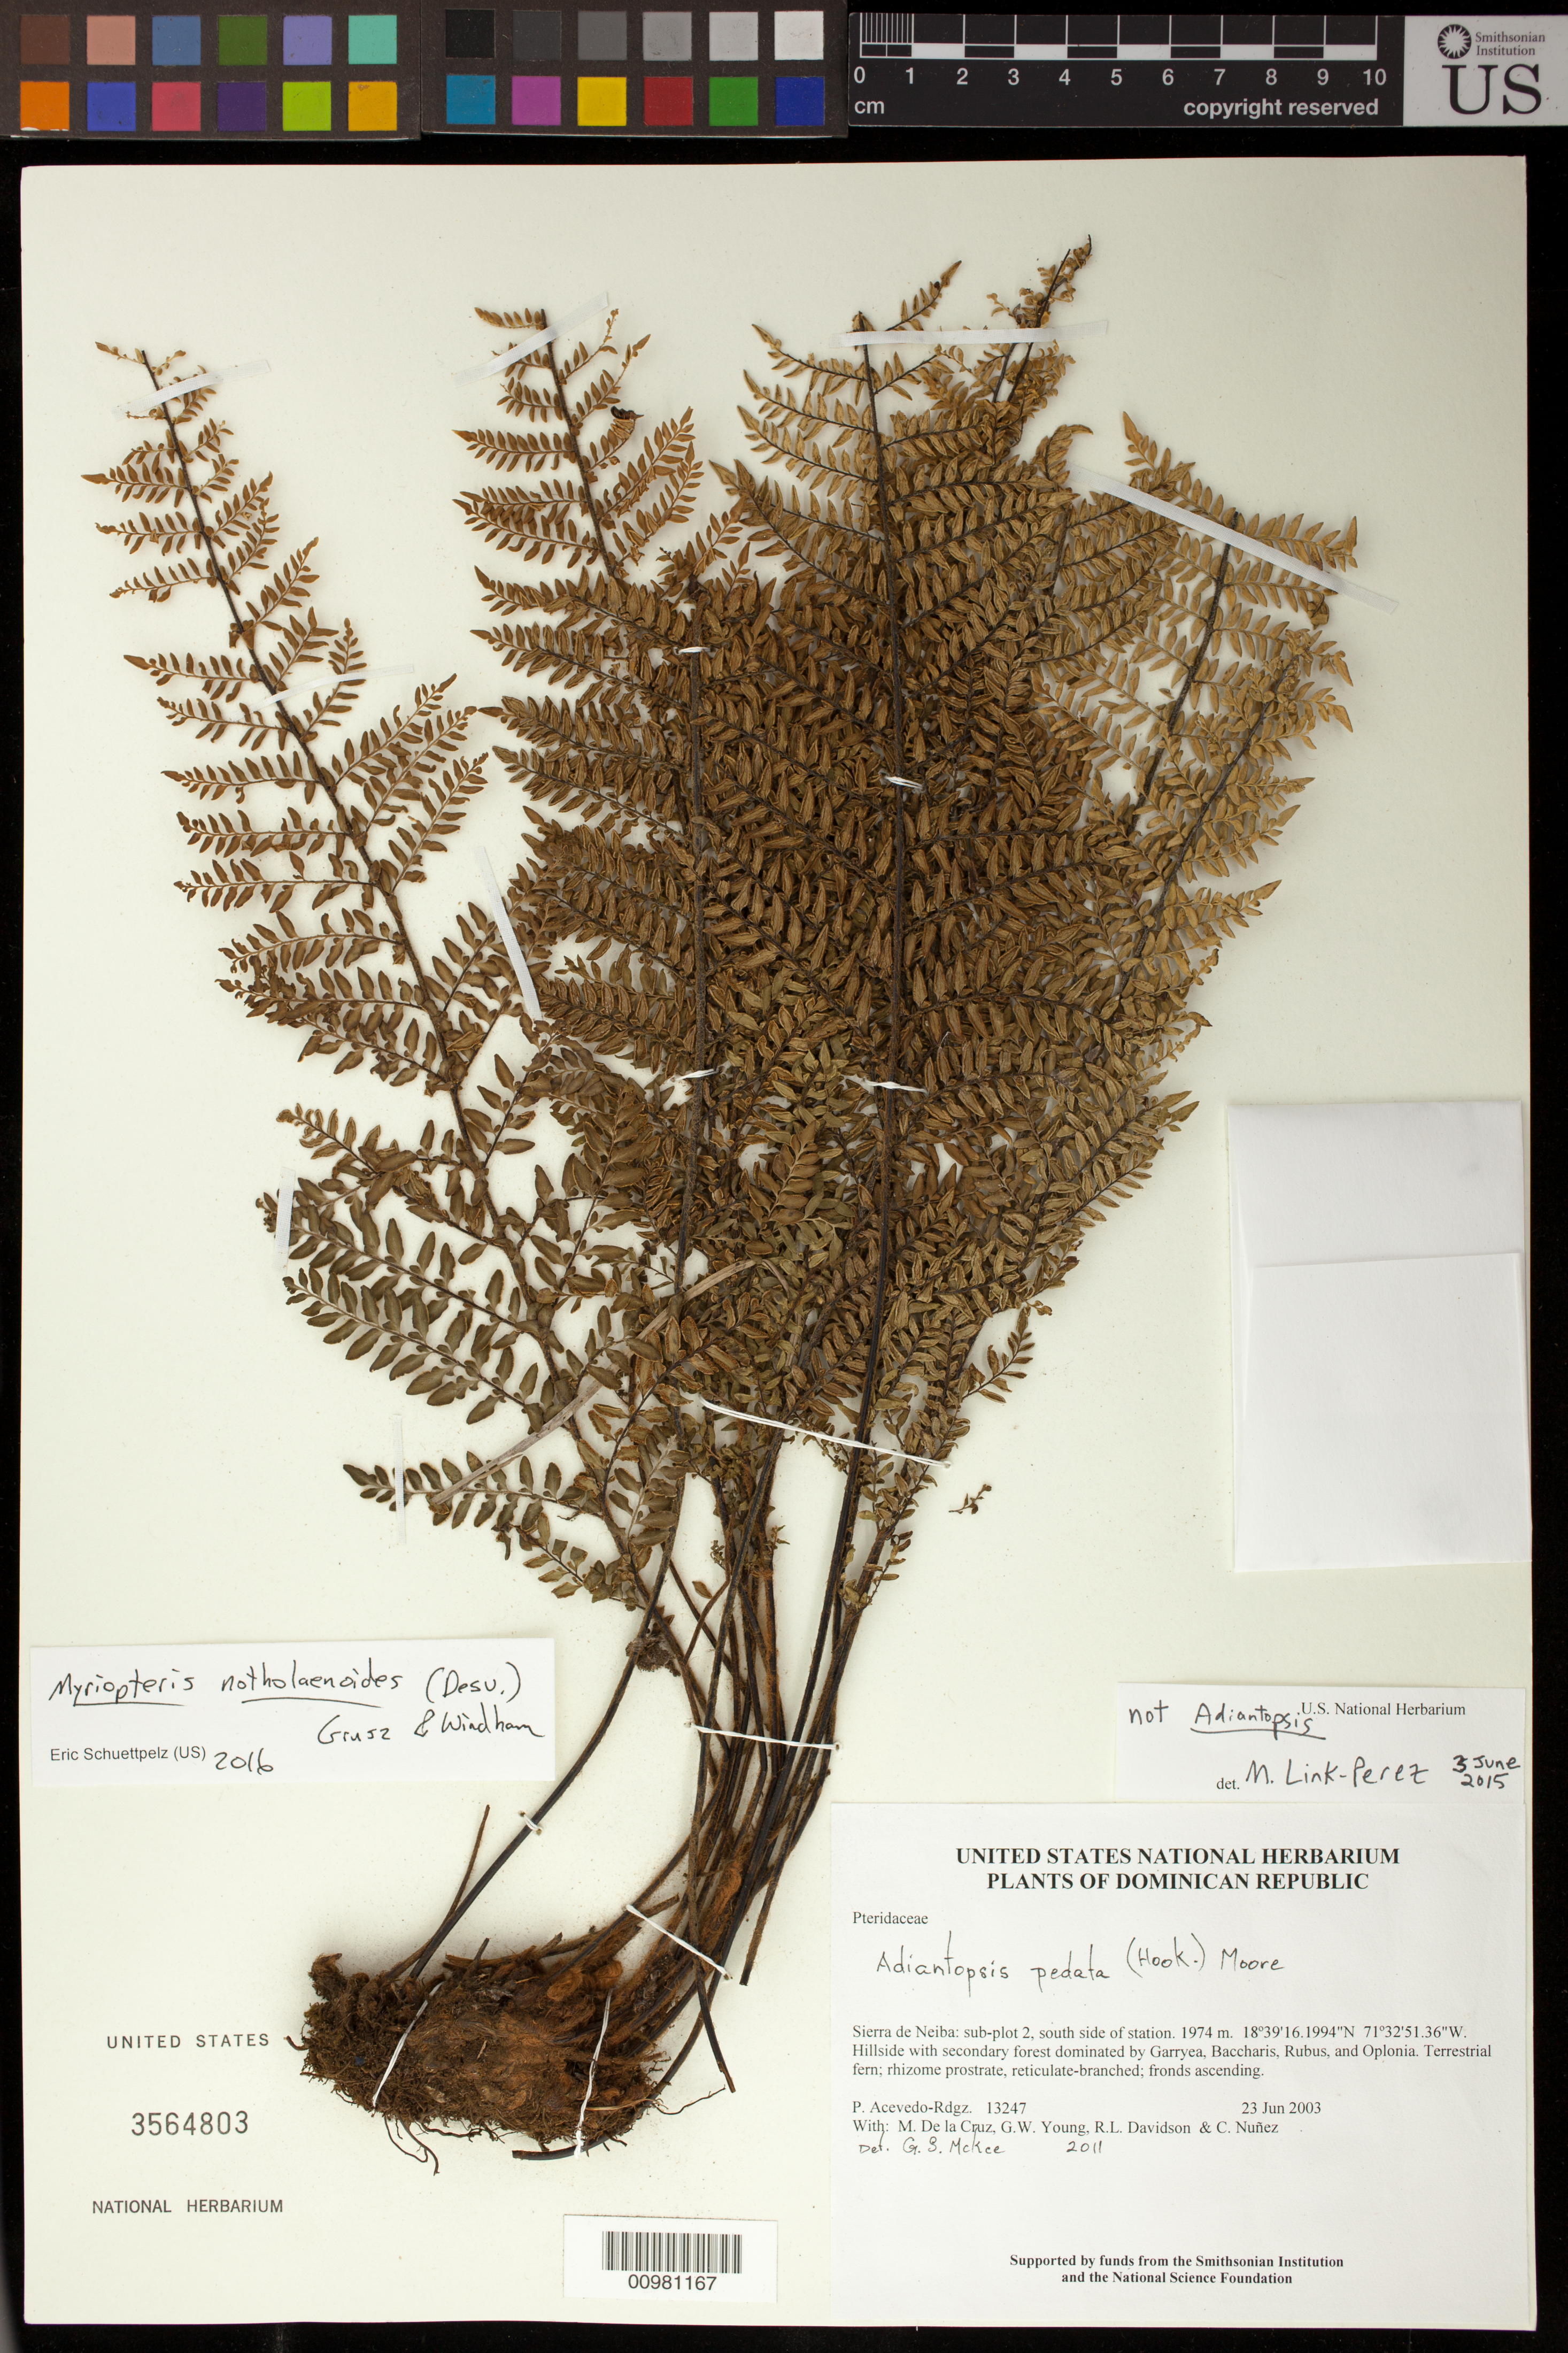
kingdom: Plantae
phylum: Tracheophyta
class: Polypodiopsida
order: Polypodiales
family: Pteridaceae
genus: Myriopteris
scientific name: Myriopteris notholaenoides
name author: (Desv.) Grusz & Windham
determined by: Schuettpelz, E., (US), Smithsonian Institution - National Museum of Natural History (UNITED STATES)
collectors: P. Acevedo-Rodr., M. de la Cruz, J. Rawlins, G. Young, R. Davidson & C. Nunez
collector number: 13247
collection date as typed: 23 Jun 2003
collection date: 2003-06-23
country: Dominican Republic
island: Hispaniola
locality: Sierra de Neiba: sub-plot 2, south side of station.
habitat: Hillside with secondary forest dominated by Garryea, Baccharis, Rubus, and Oplonia.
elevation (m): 1974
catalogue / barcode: US 3564803